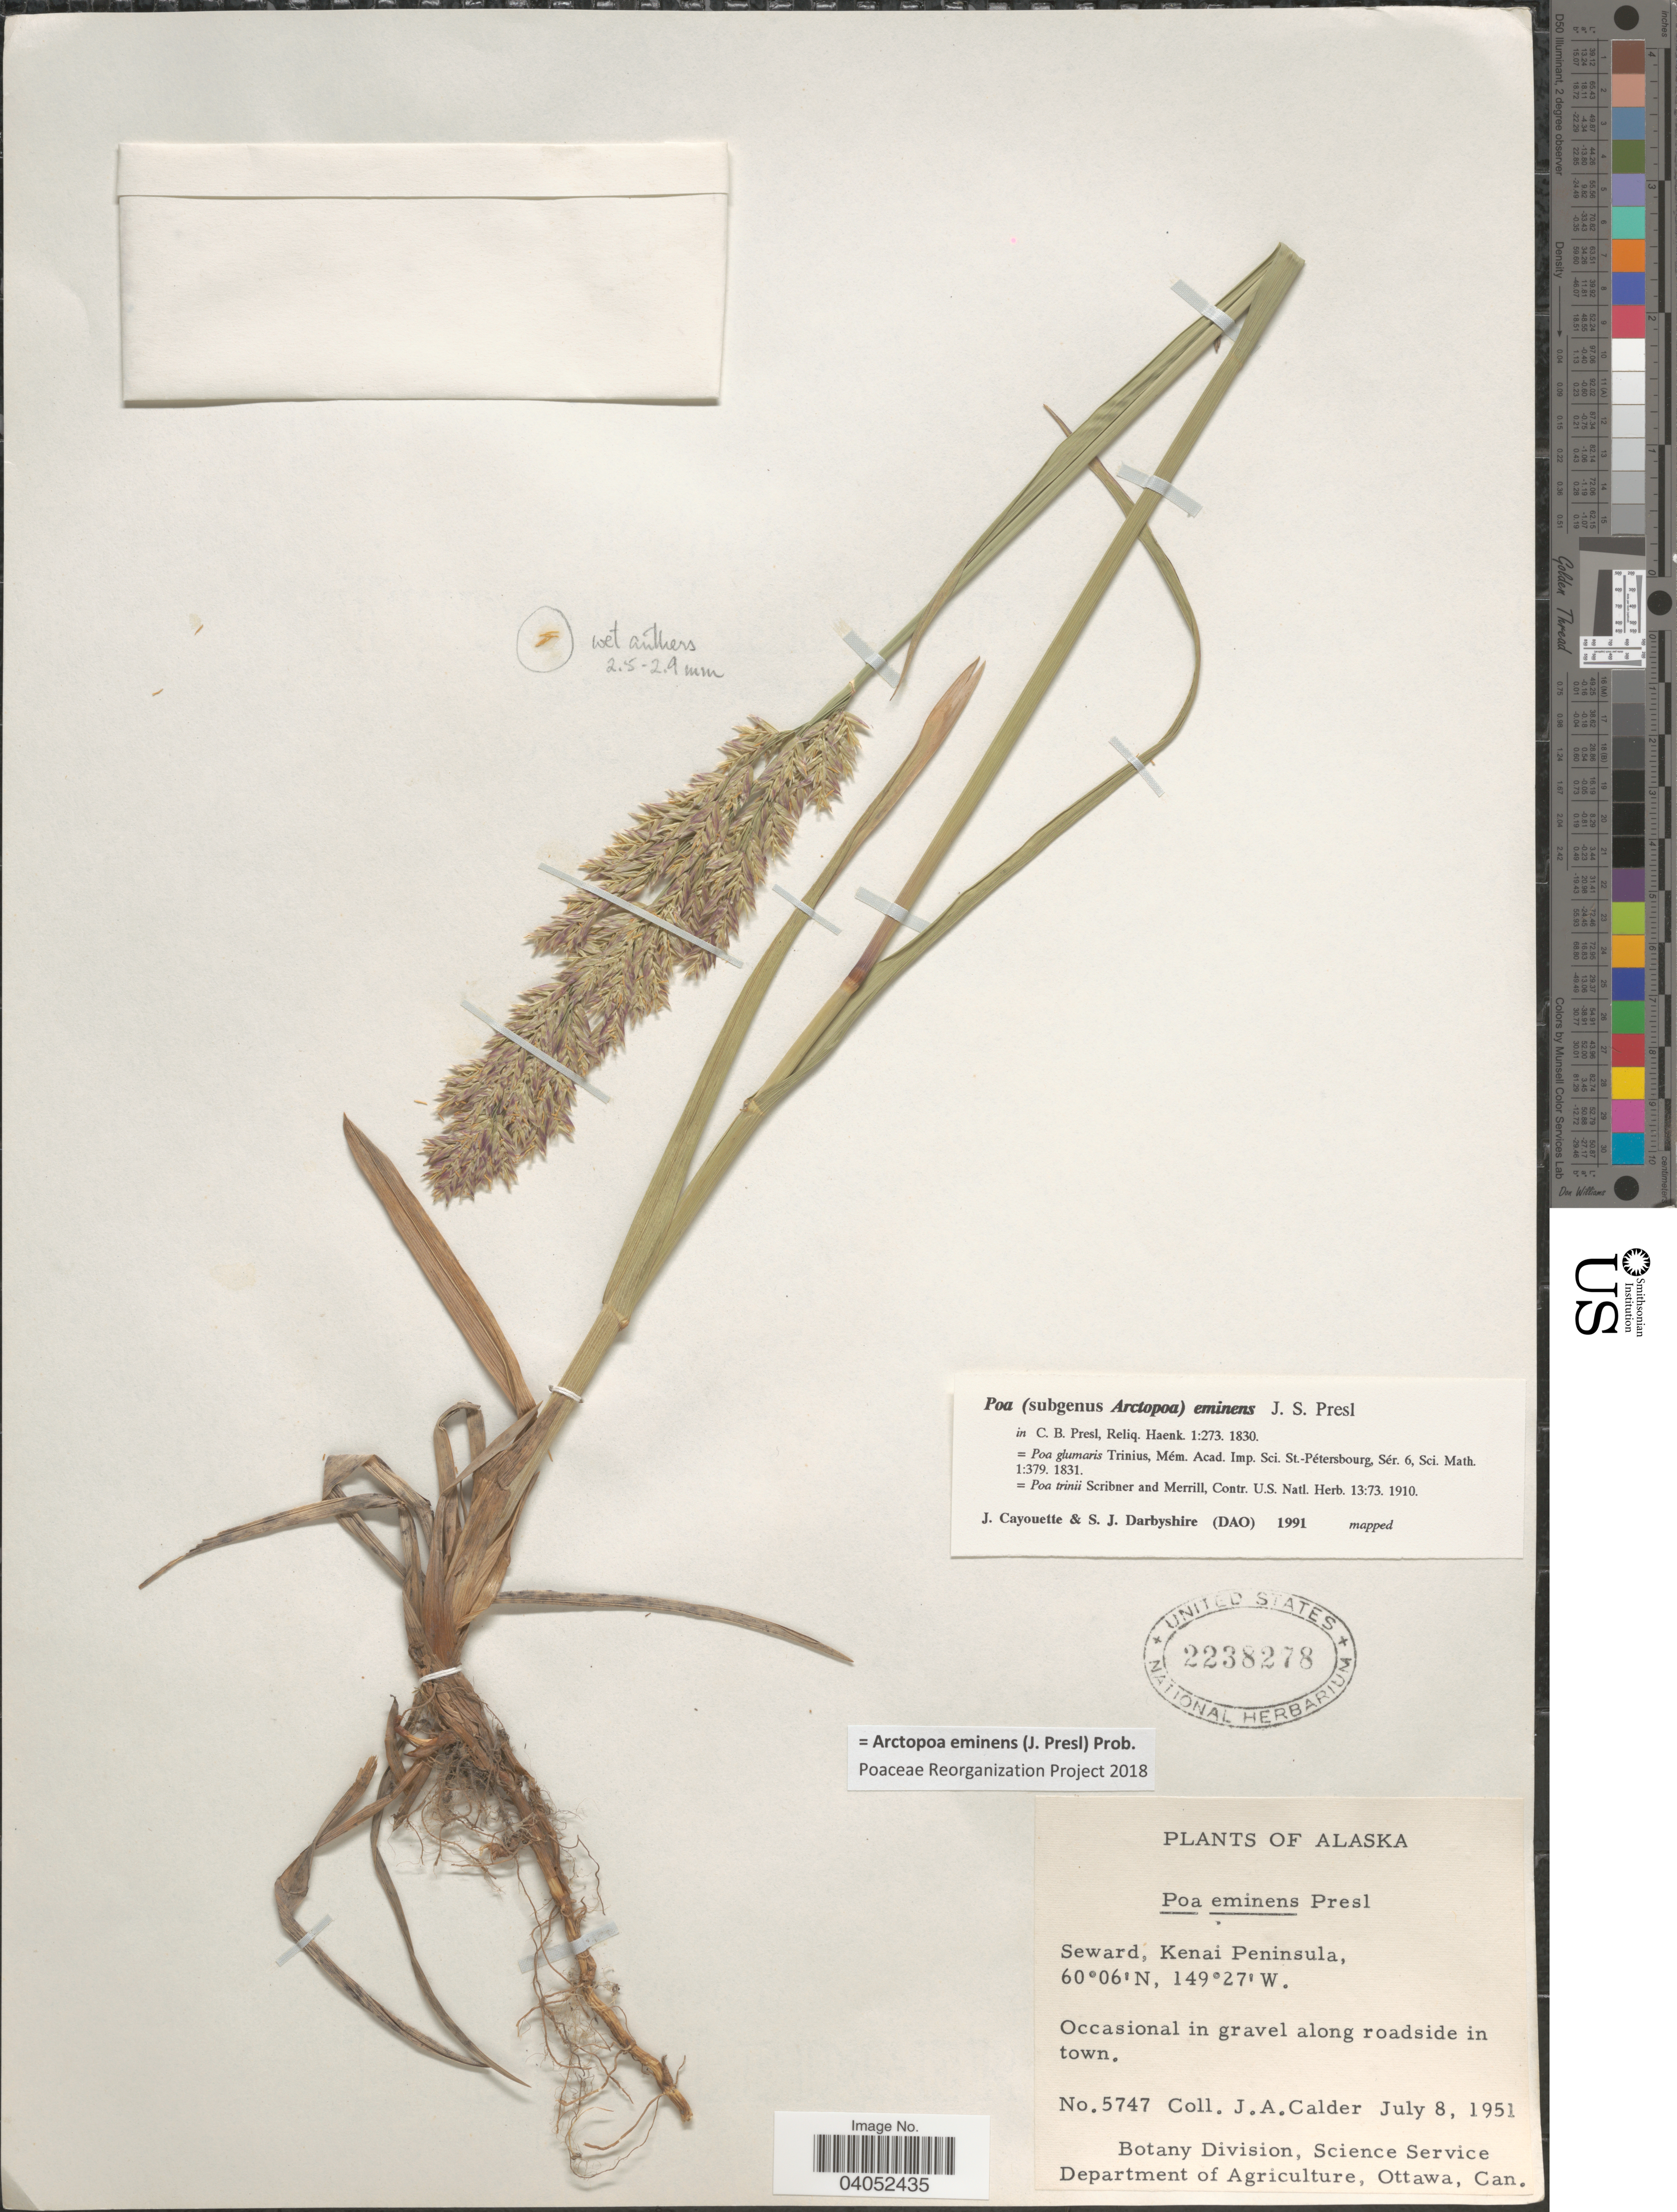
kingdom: Plantae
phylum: Tracheophyta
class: Liliopsida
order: Poales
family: Poaceae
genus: Arctopoa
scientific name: Arctopoa eminens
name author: (J. Presl) Prob.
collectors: J. A. Calder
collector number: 5747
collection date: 1951-07-08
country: United States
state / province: Alaska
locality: Seward, Kenai Peninsula. Occasional in gravel along roadside in town.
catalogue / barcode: US 2238278